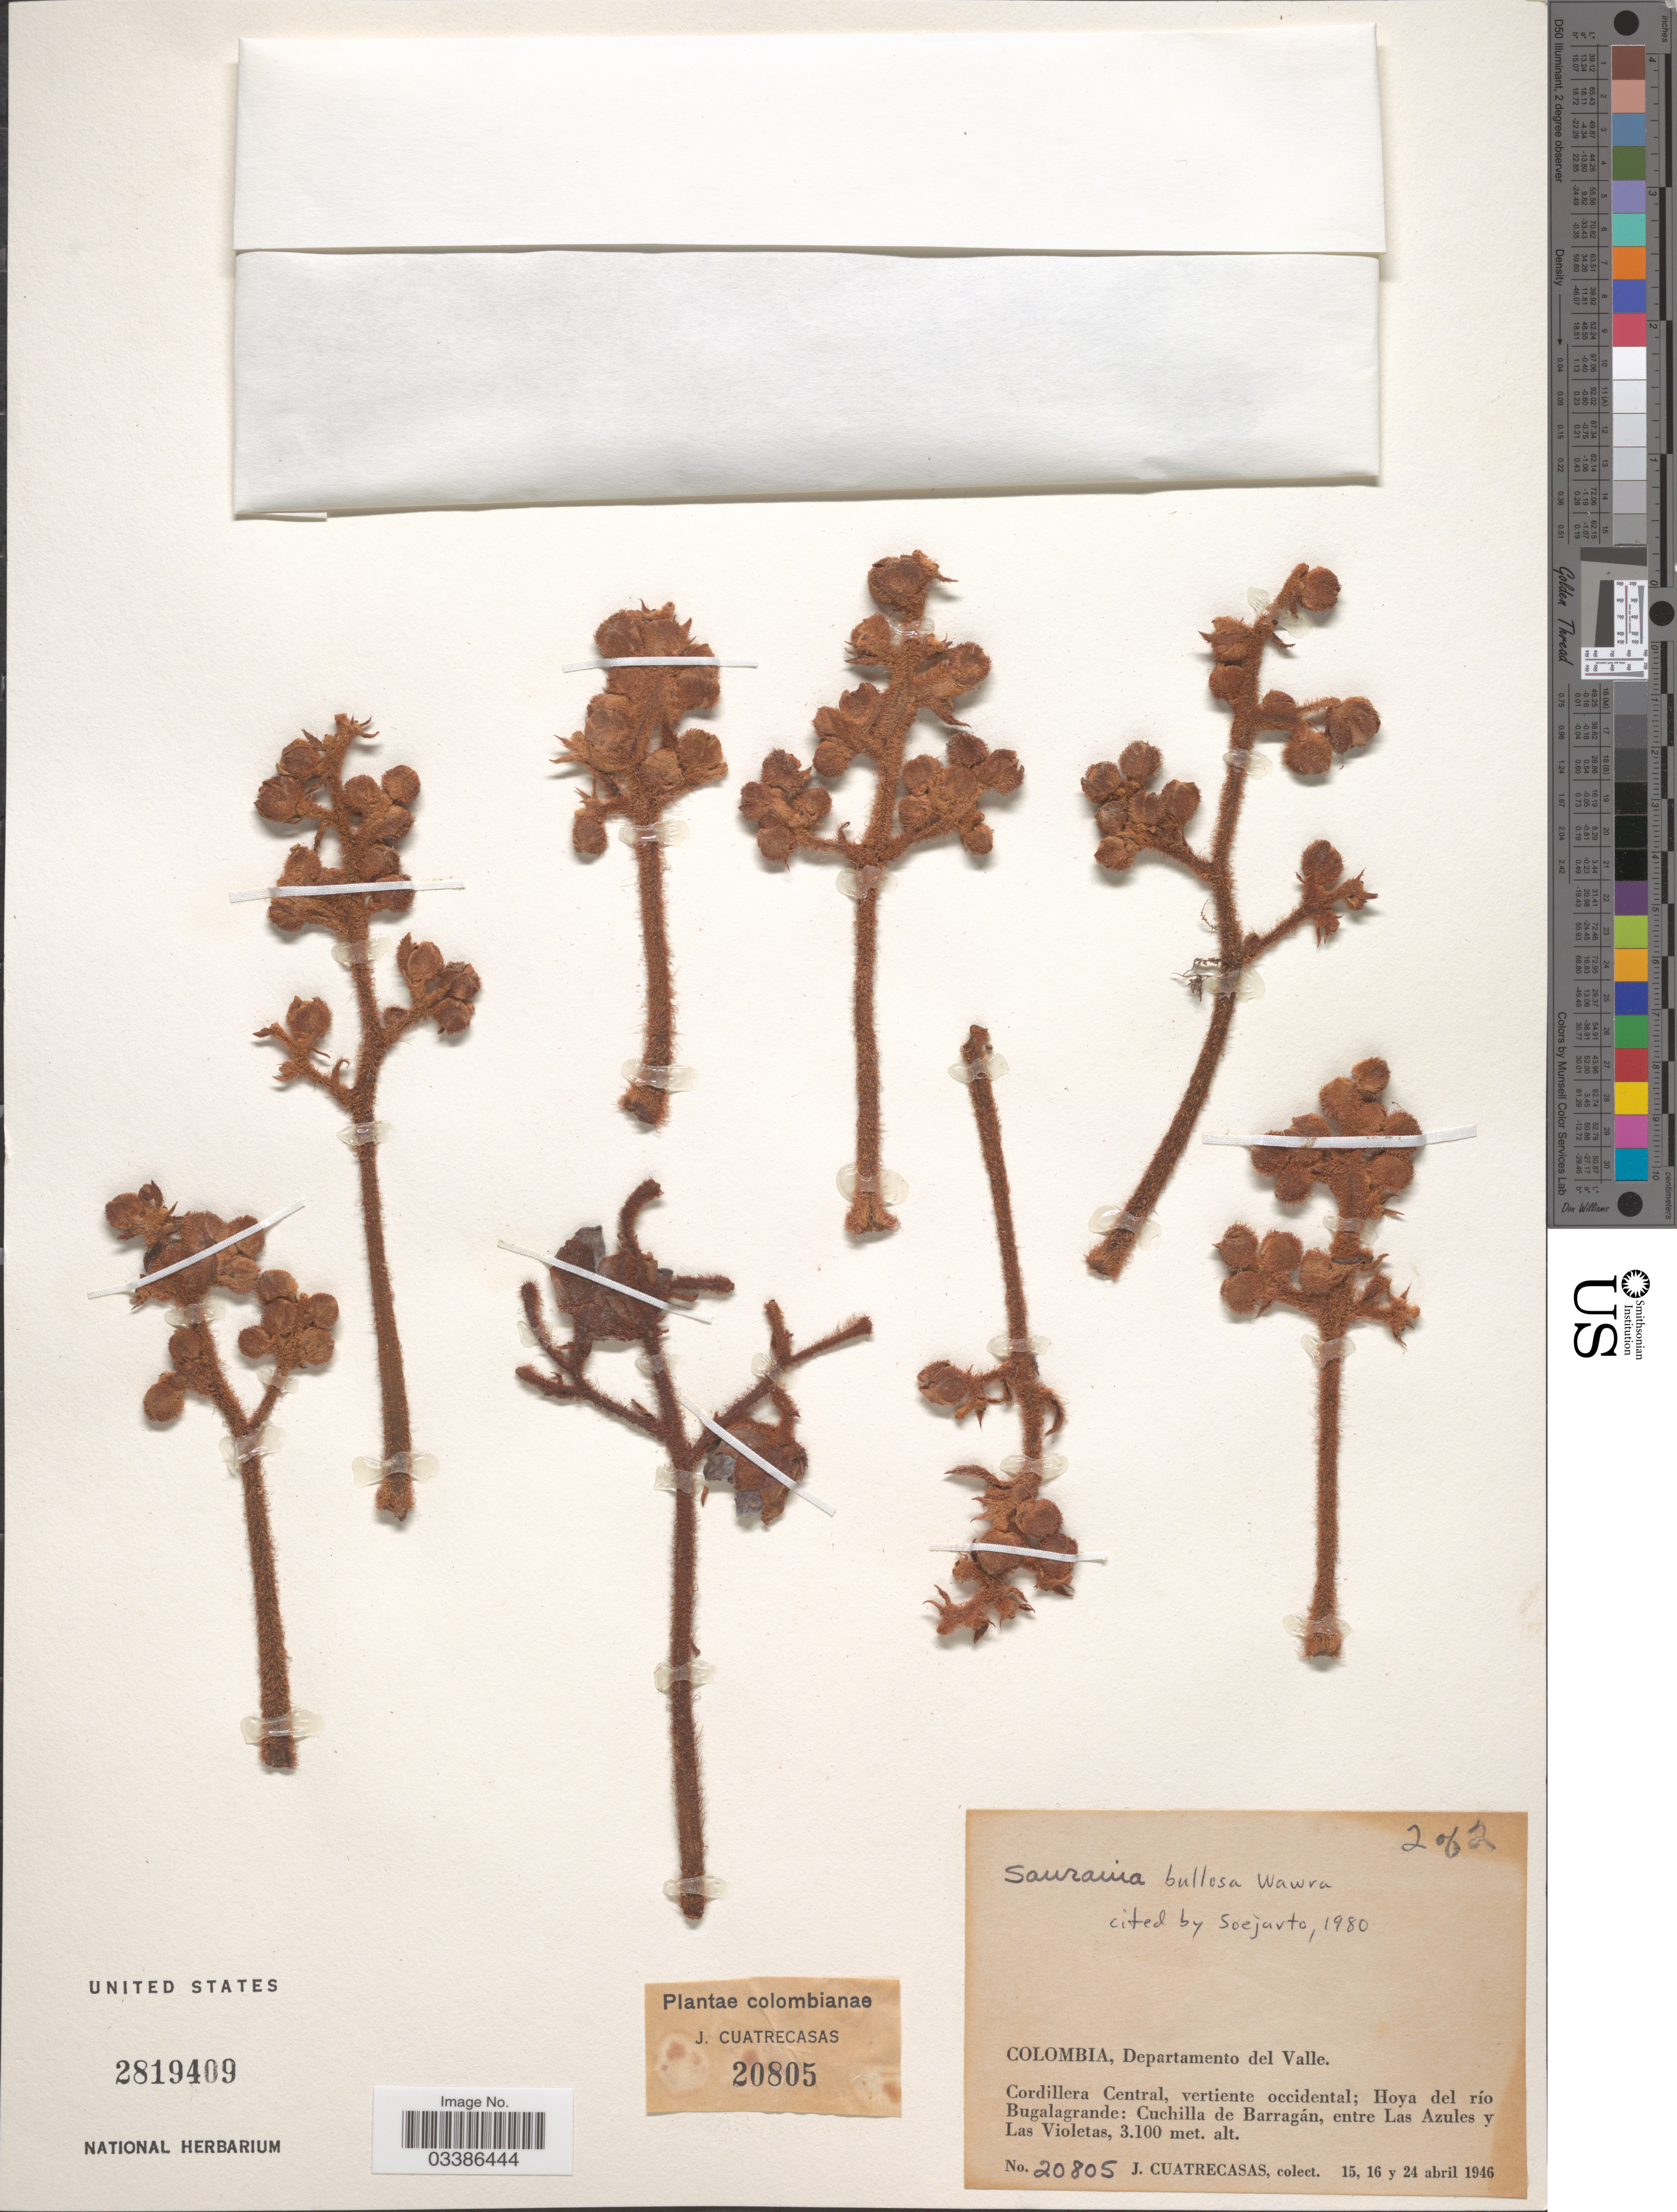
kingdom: Plantae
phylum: Tracheophyta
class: Magnoliopsida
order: Ericales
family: Actinidiaceae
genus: Saurauia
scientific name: Saurauia bullosa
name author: Wawra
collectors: J. Cuatrecasas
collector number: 20805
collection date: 1946-04-15/1946-04-24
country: Colombia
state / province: Valle del Cauca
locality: Departamento del Valle. Cordillera Central, vertiente occidental; Hoya del río Bugalagrande: Cuchilla de Barragán, entre Las Azules y Las Violetas.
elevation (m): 3100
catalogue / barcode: US 2819409